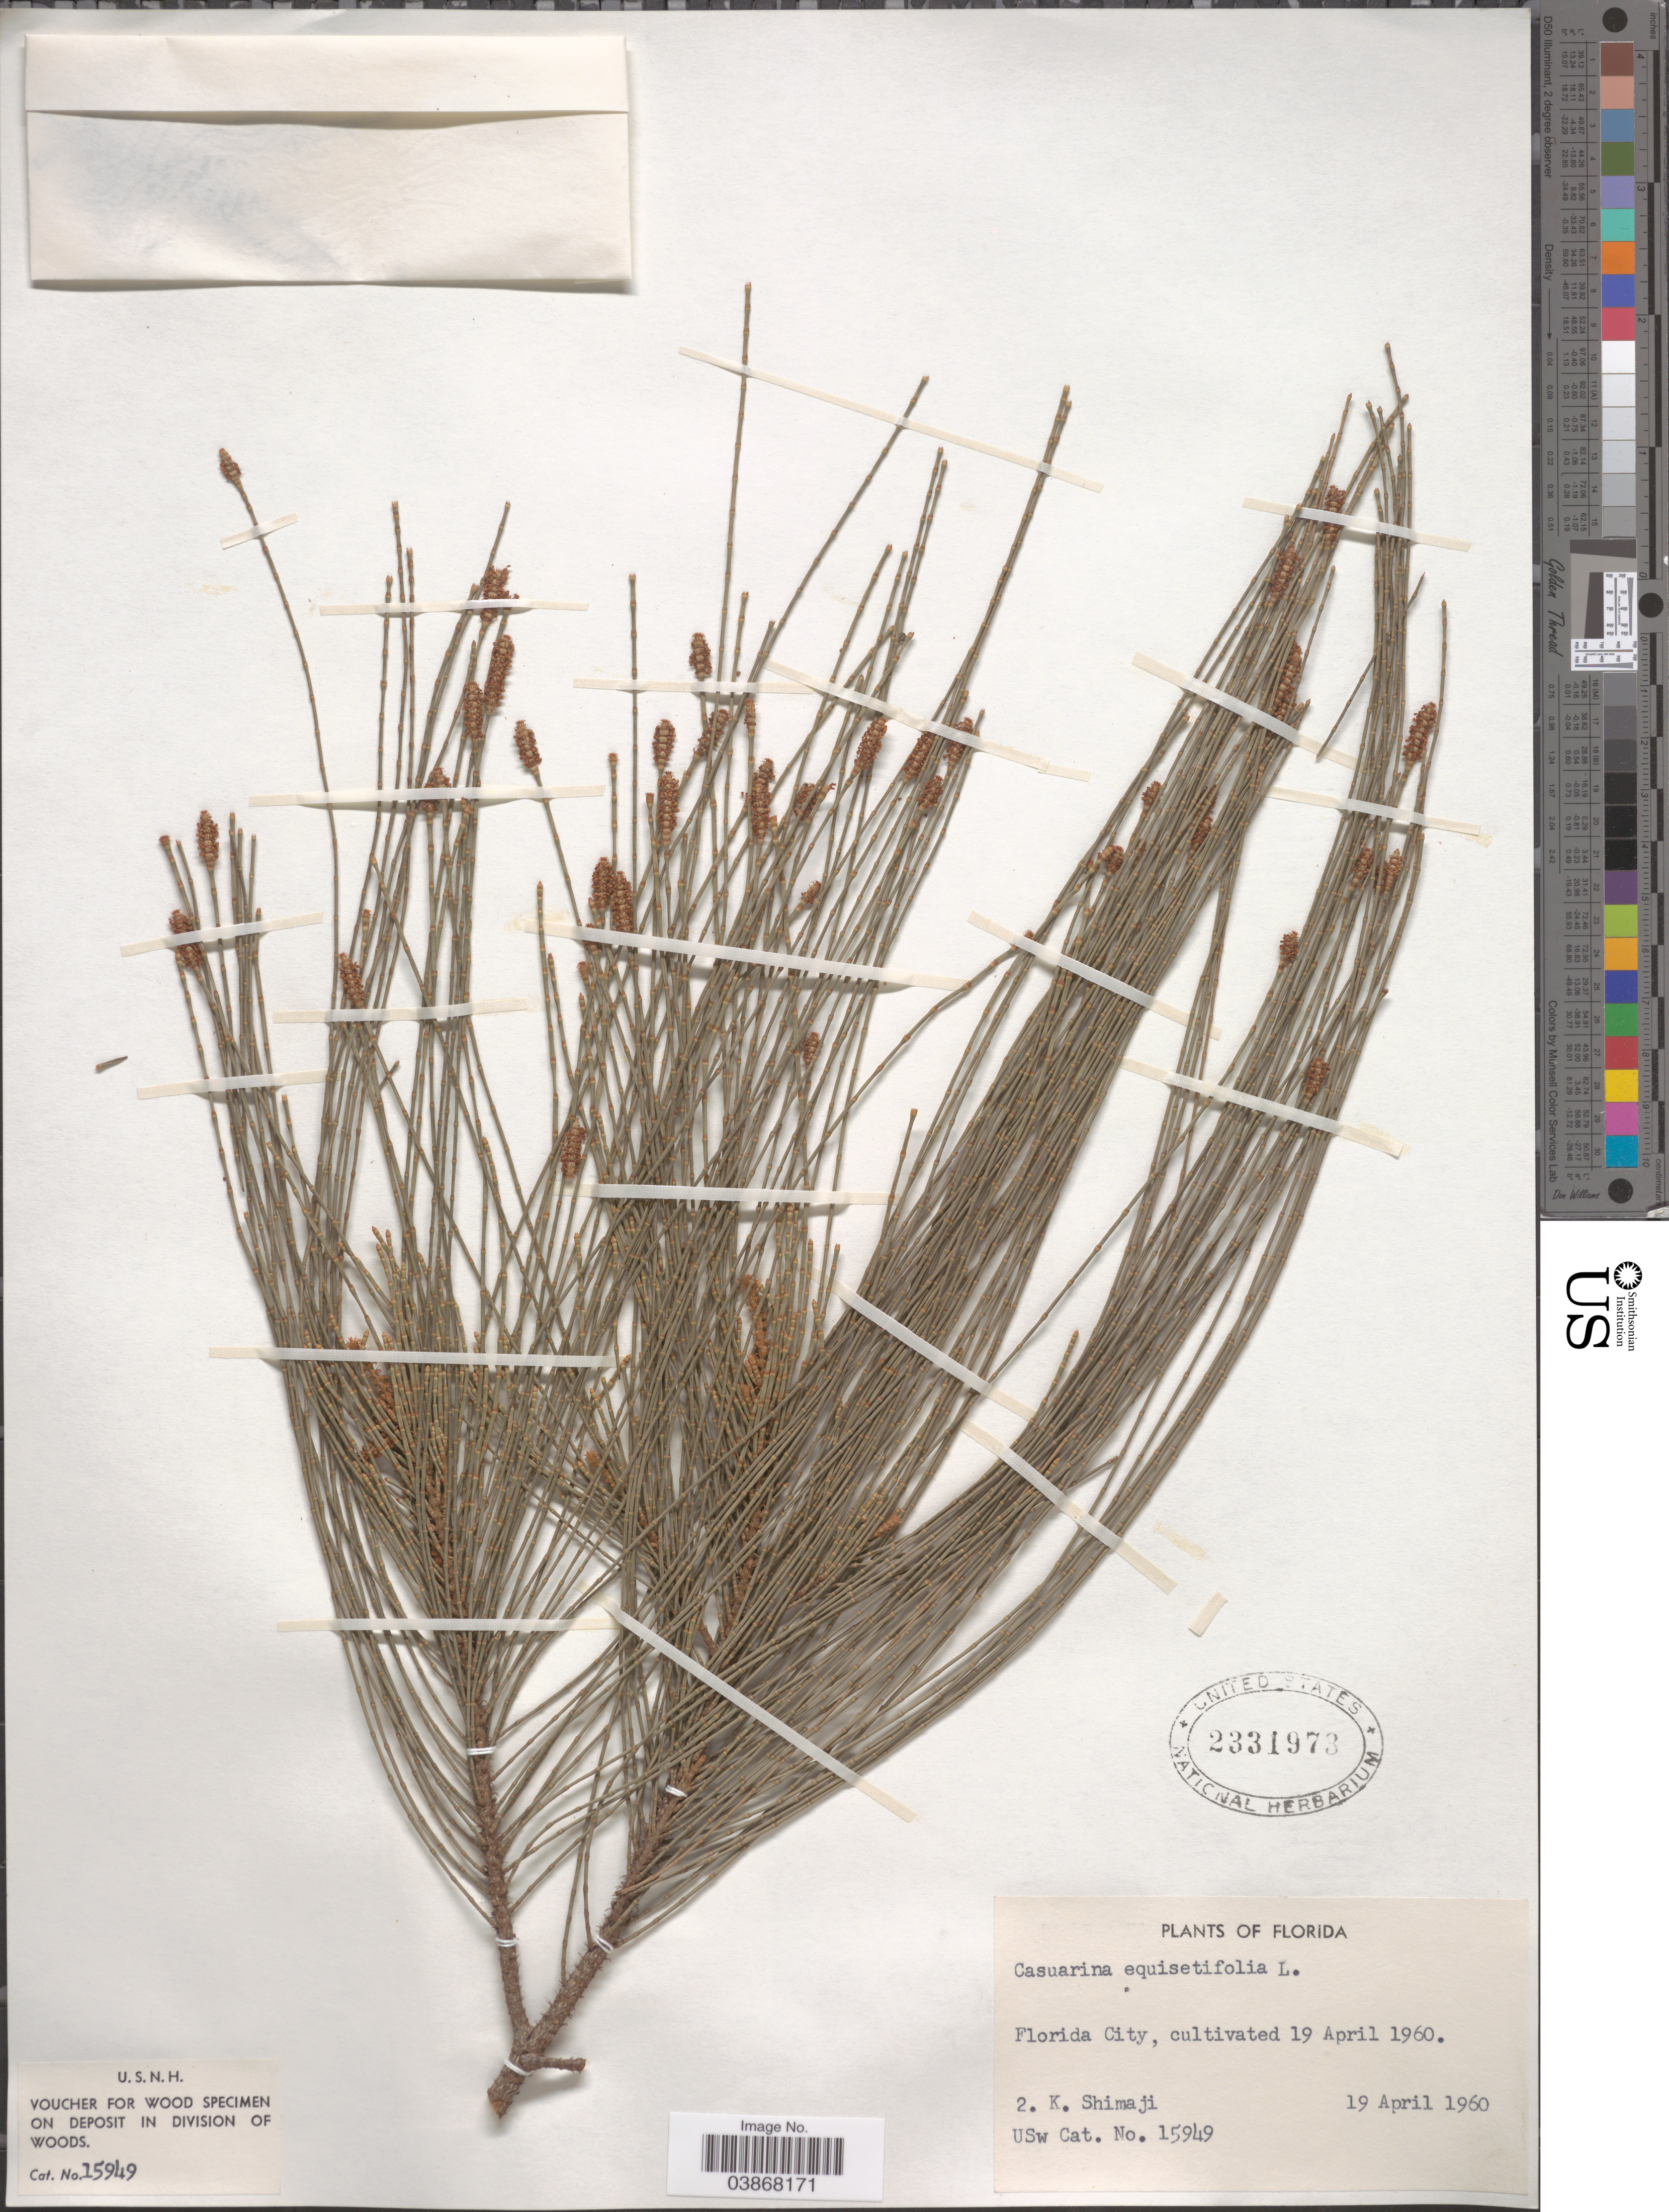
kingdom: Plantae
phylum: Tracheophyta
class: Magnoliopsida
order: Fagales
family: Casuarinaceae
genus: Casuarina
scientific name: Casuarina equisetifolia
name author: L.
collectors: K. Shimaji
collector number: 2?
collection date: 1960-04-19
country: United States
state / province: Florida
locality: Florida City, cultivated.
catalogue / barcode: US 2331973